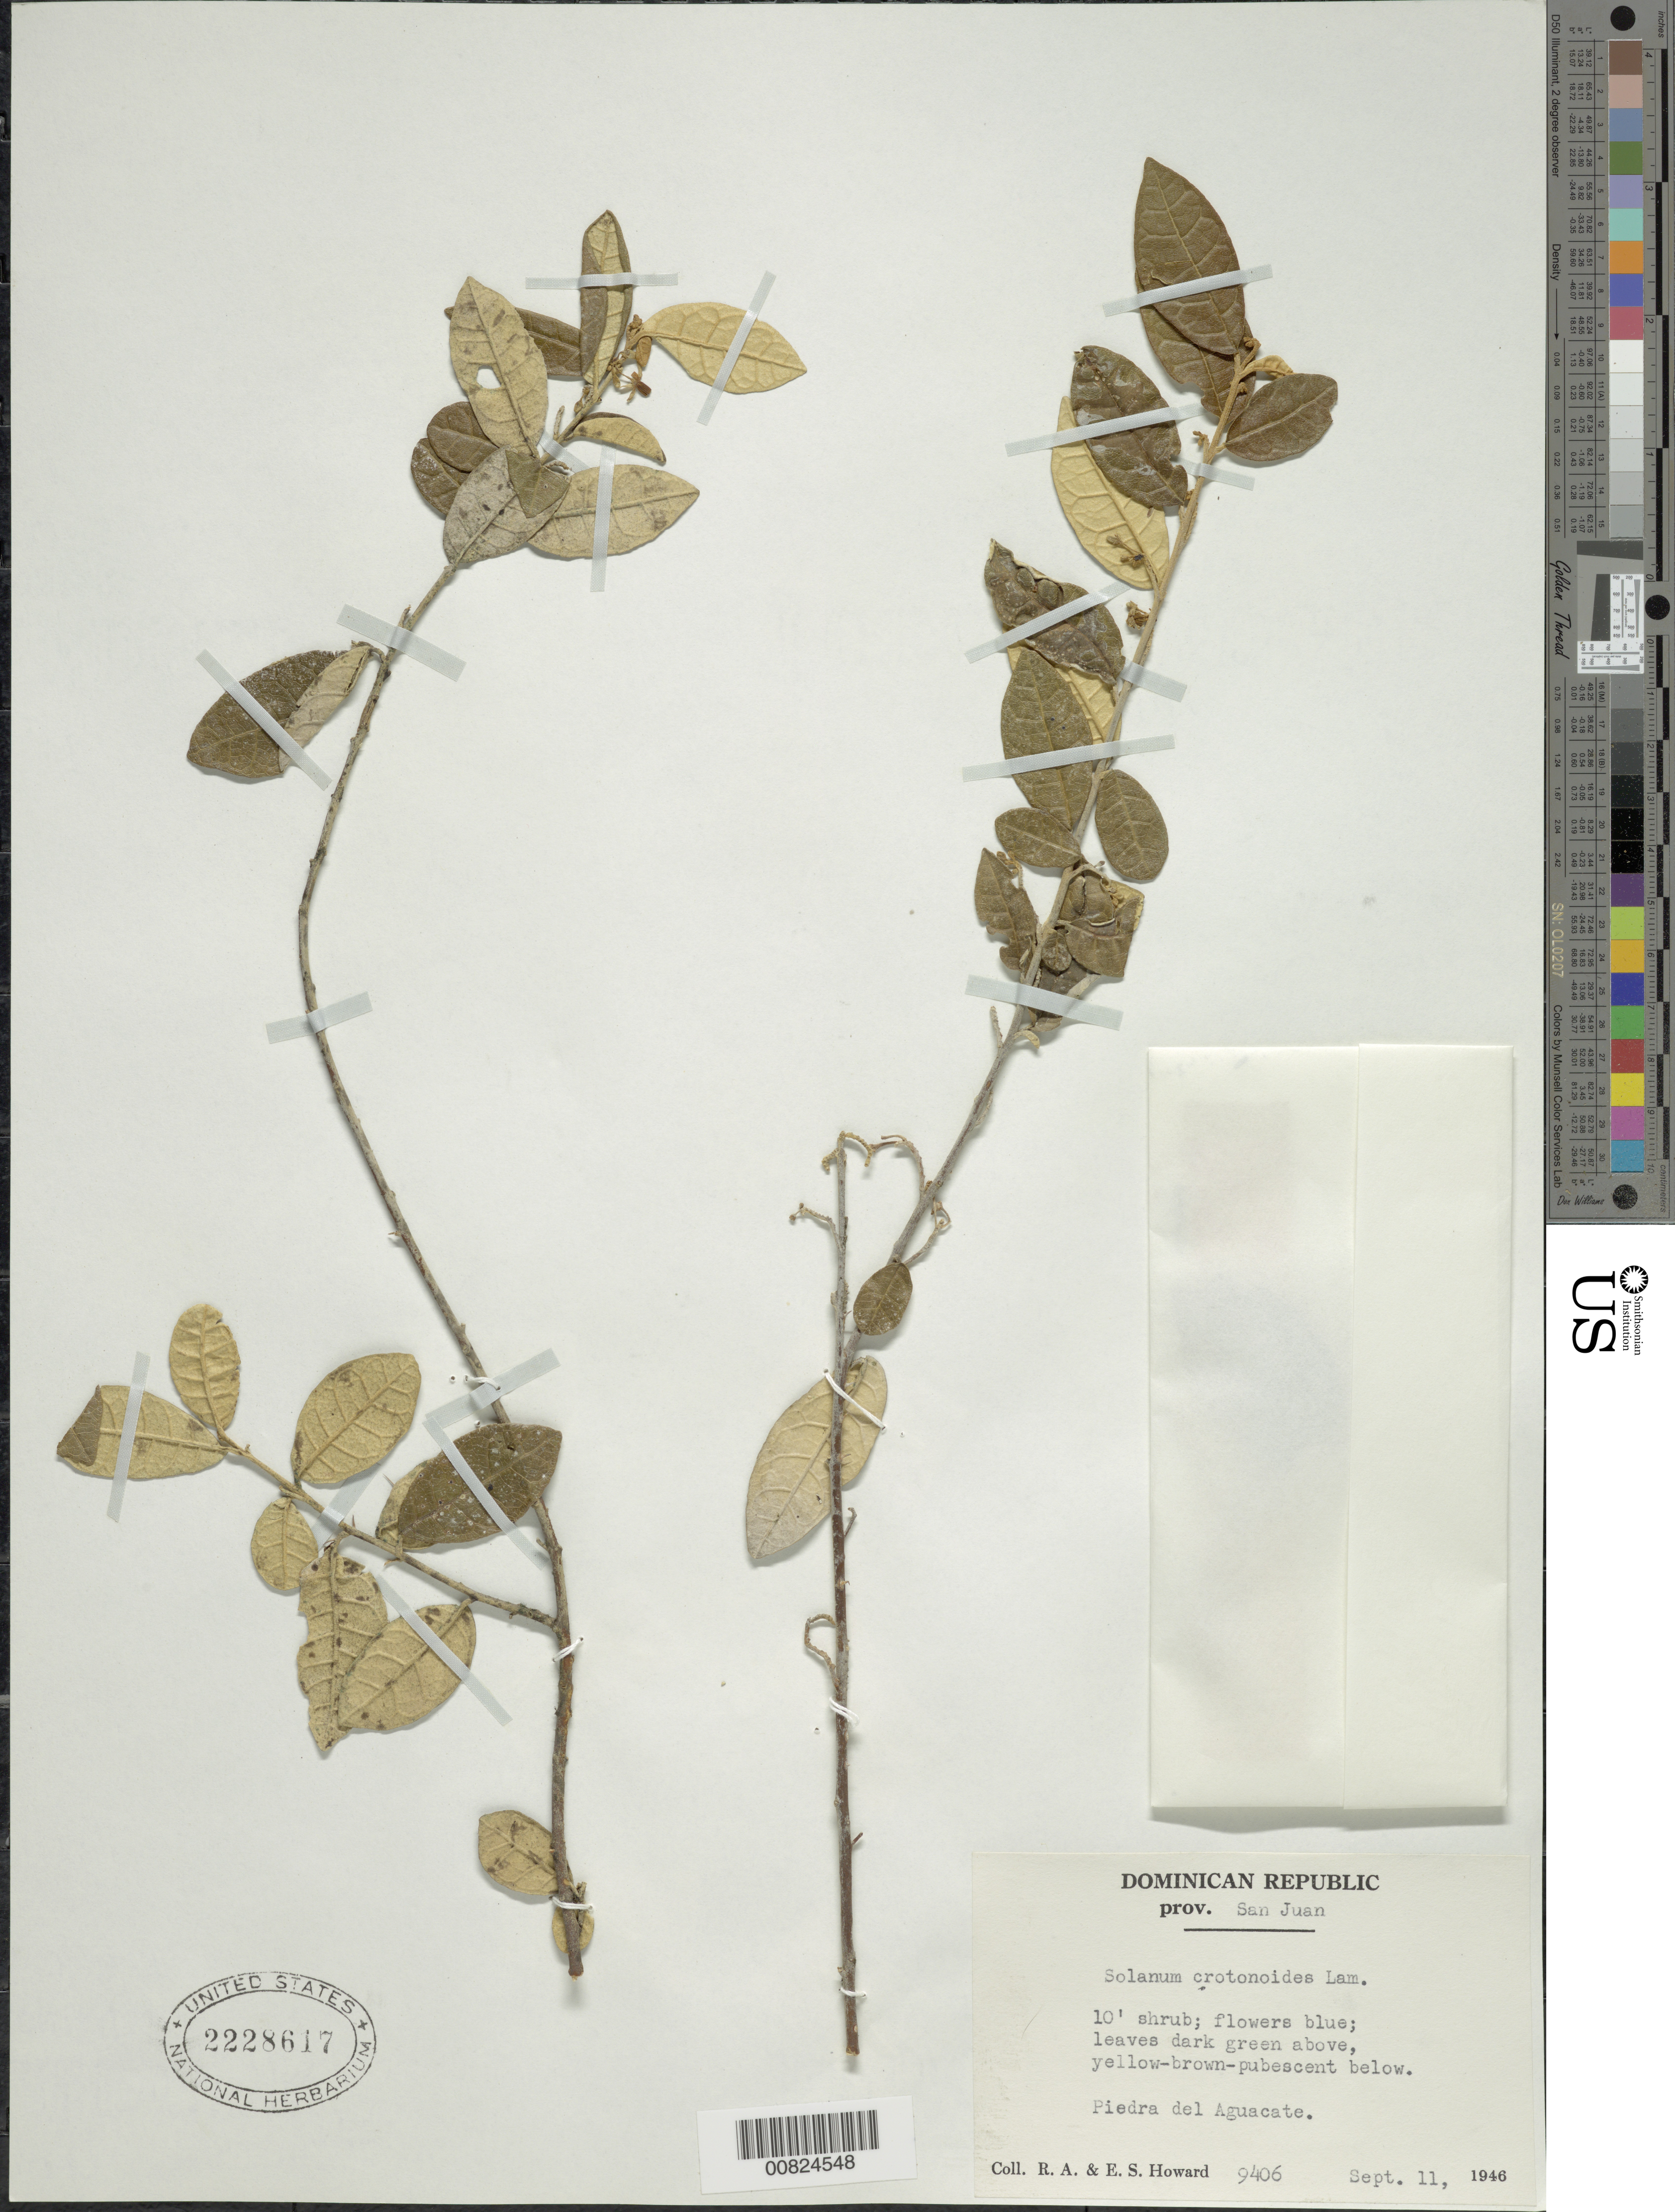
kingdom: Plantae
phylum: Tracheophyta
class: Magnoliopsida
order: Solanales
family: Solanaceae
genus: Solanum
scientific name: Solanum crotonoides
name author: Lam.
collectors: R. A. Howard & E. S. Howard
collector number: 9406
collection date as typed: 11 Sep 1946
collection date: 1946-09-11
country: Dominican Republic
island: Hispaniola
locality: Piedra del Aguacate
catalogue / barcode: US 2228617